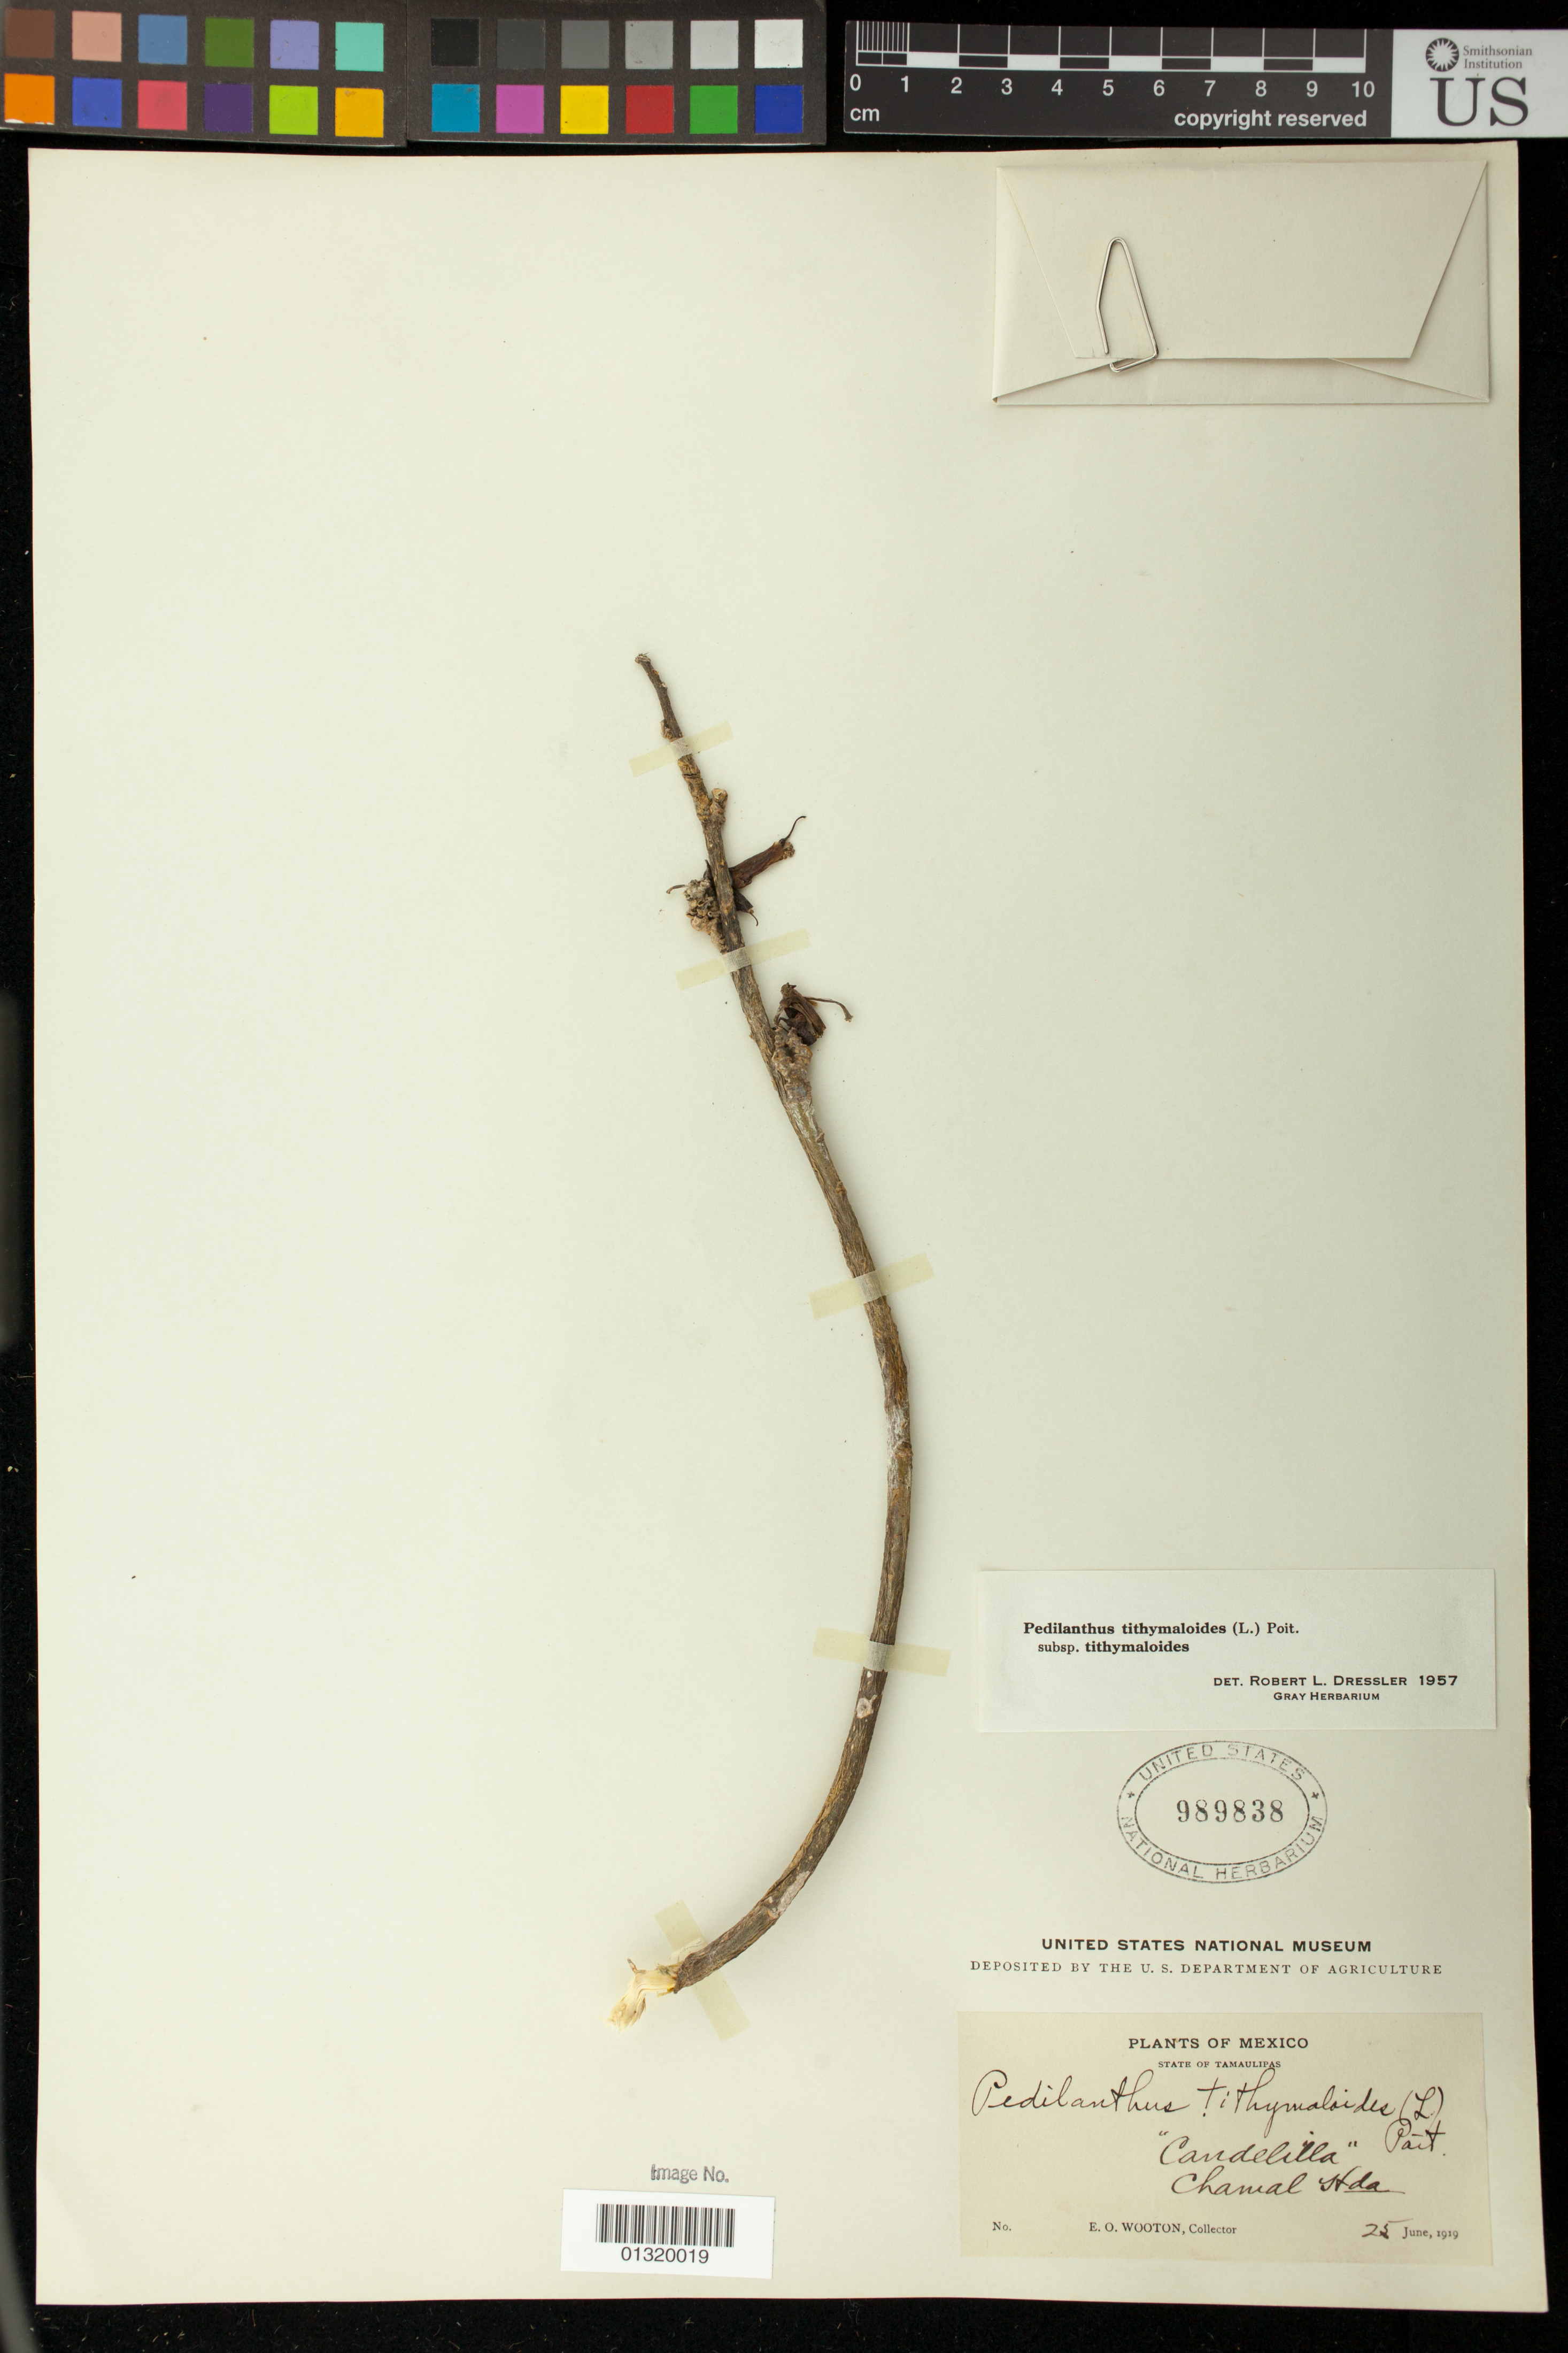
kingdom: Plantae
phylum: Tracheophyta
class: Magnoliopsida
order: Malpighiales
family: Euphorbiaceae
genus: Pedilanthus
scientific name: Pedilanthus tithymaloides subsp. tithymaloides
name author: (L.) Poit.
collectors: E. O. Wooton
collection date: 1919-06-25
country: Mexico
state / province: Tamaulipas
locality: "Candelilla"; Chamal Hda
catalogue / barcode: US 989838